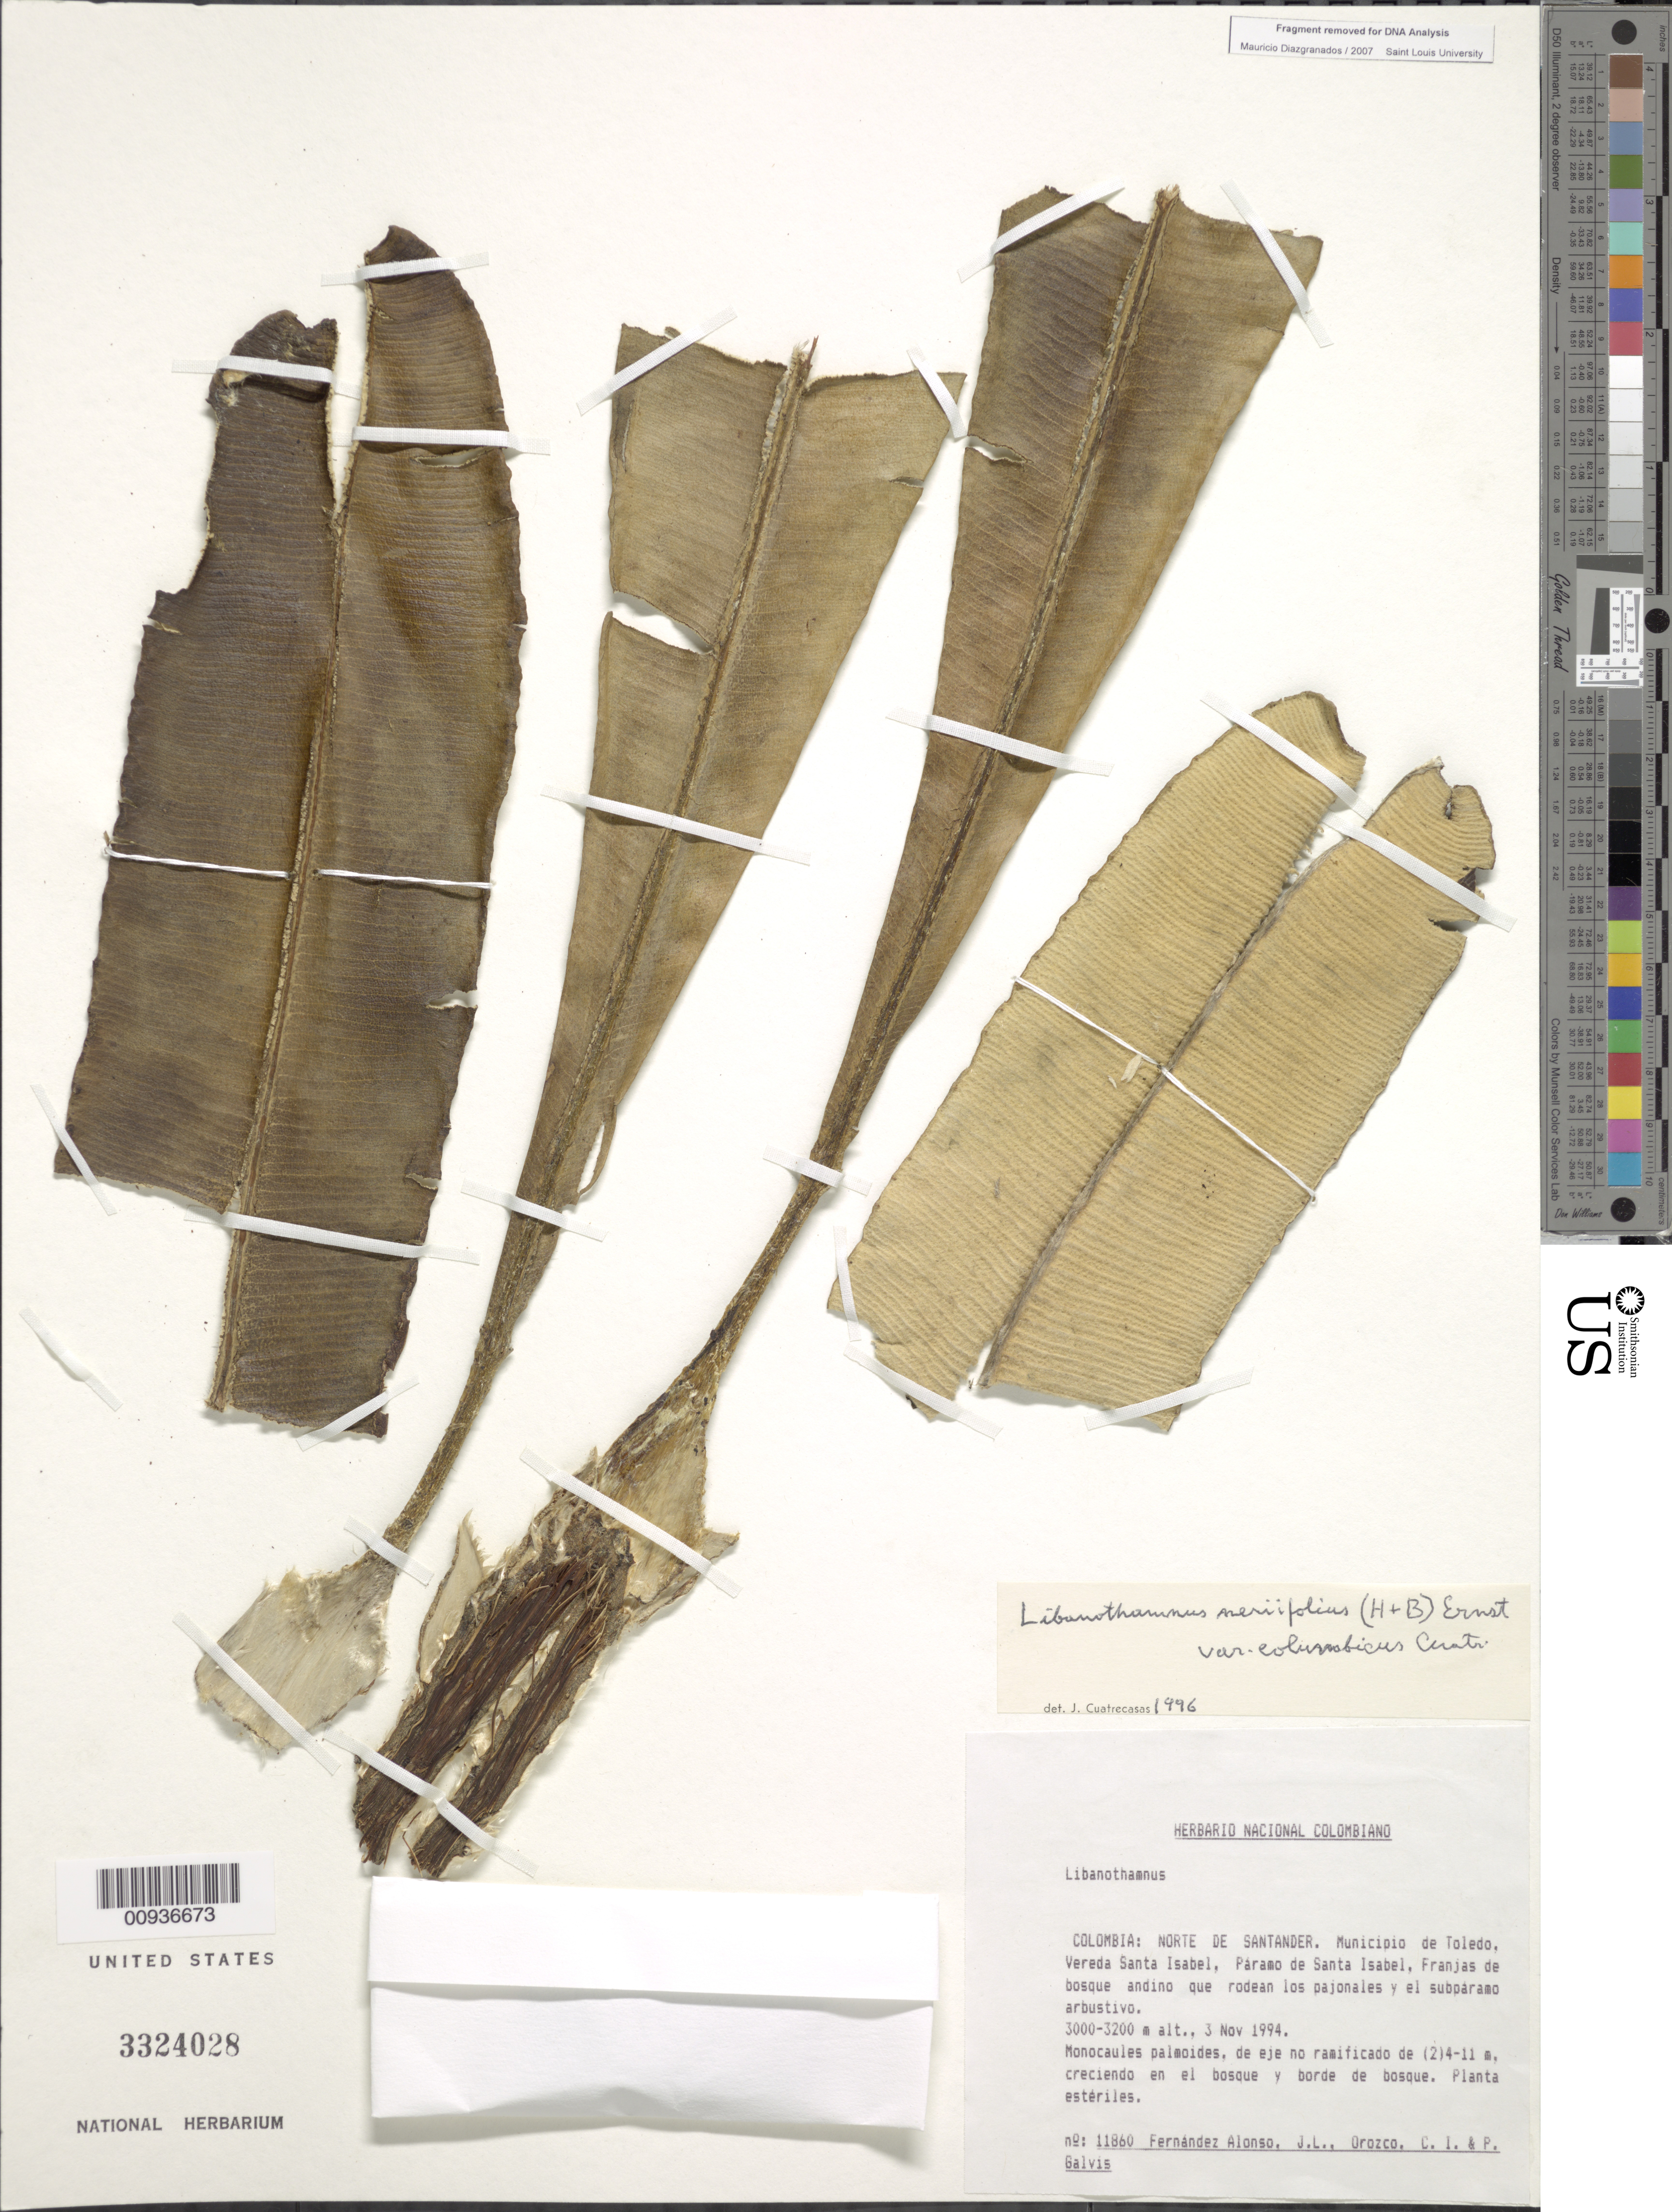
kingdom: Plantae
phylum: Tracheophyta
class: Magnoliopsida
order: Asterales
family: Asteraceae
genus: Libanothamnus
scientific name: Libanothamnus neriifolius var. columbicus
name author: (Cuatrec.) Cuatrec.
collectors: J. Fernandez, C. I. Orozco & P. Galvis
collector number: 11860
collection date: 1994-11-03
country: Colombia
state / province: Norte de Santander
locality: Municipio de Toledo, Vereda Santa Isabel, Paramo de Santa Isabel, Franjas de bosque andino que rodean los pajonales y el subparamo arbustivo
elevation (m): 3000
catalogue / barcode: US 3324028